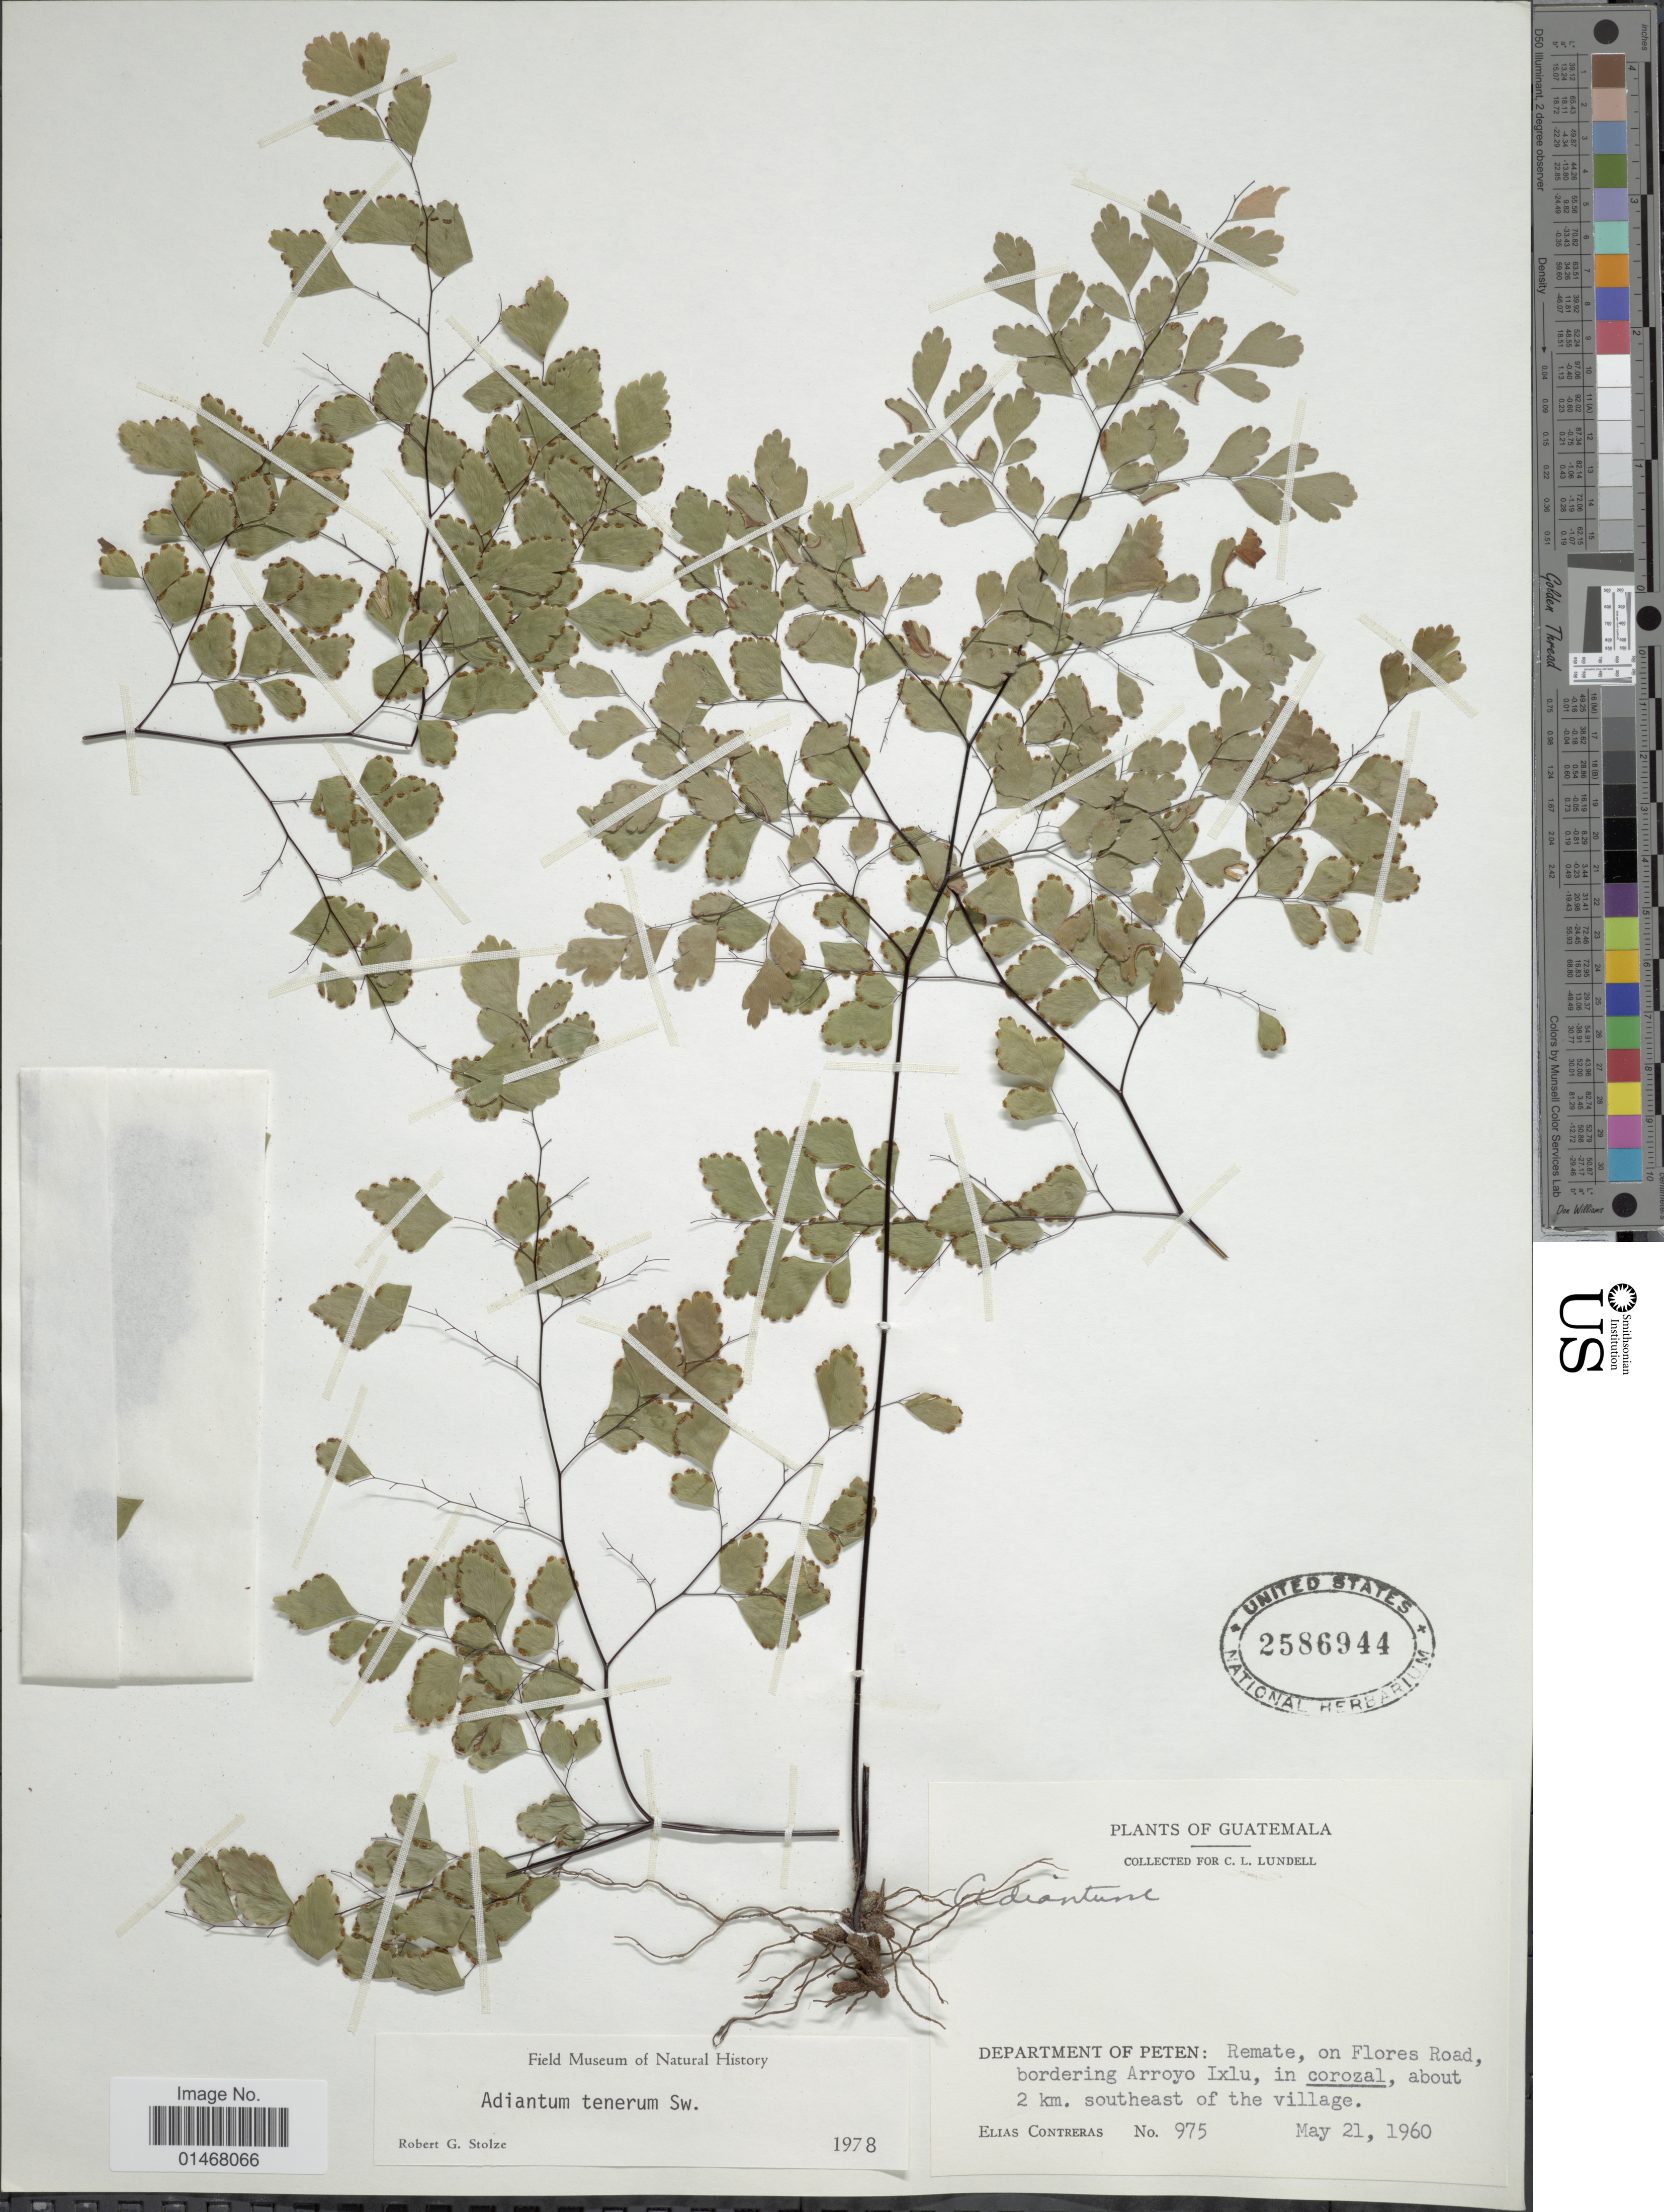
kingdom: Plantae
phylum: Tracheophyta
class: Polypodiopsida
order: Polypodiales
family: Pteridaceae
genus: Adiantum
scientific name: Adiantum tenerum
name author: Sw.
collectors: E. Contreras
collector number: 975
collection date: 1960-05-21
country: Guatemala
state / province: El Petén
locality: Department of Peten: Remate, on Flores Road, bordering Arroyo Ixlu, in corozal, about 2 km. southeast of the village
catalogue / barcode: US 2586944